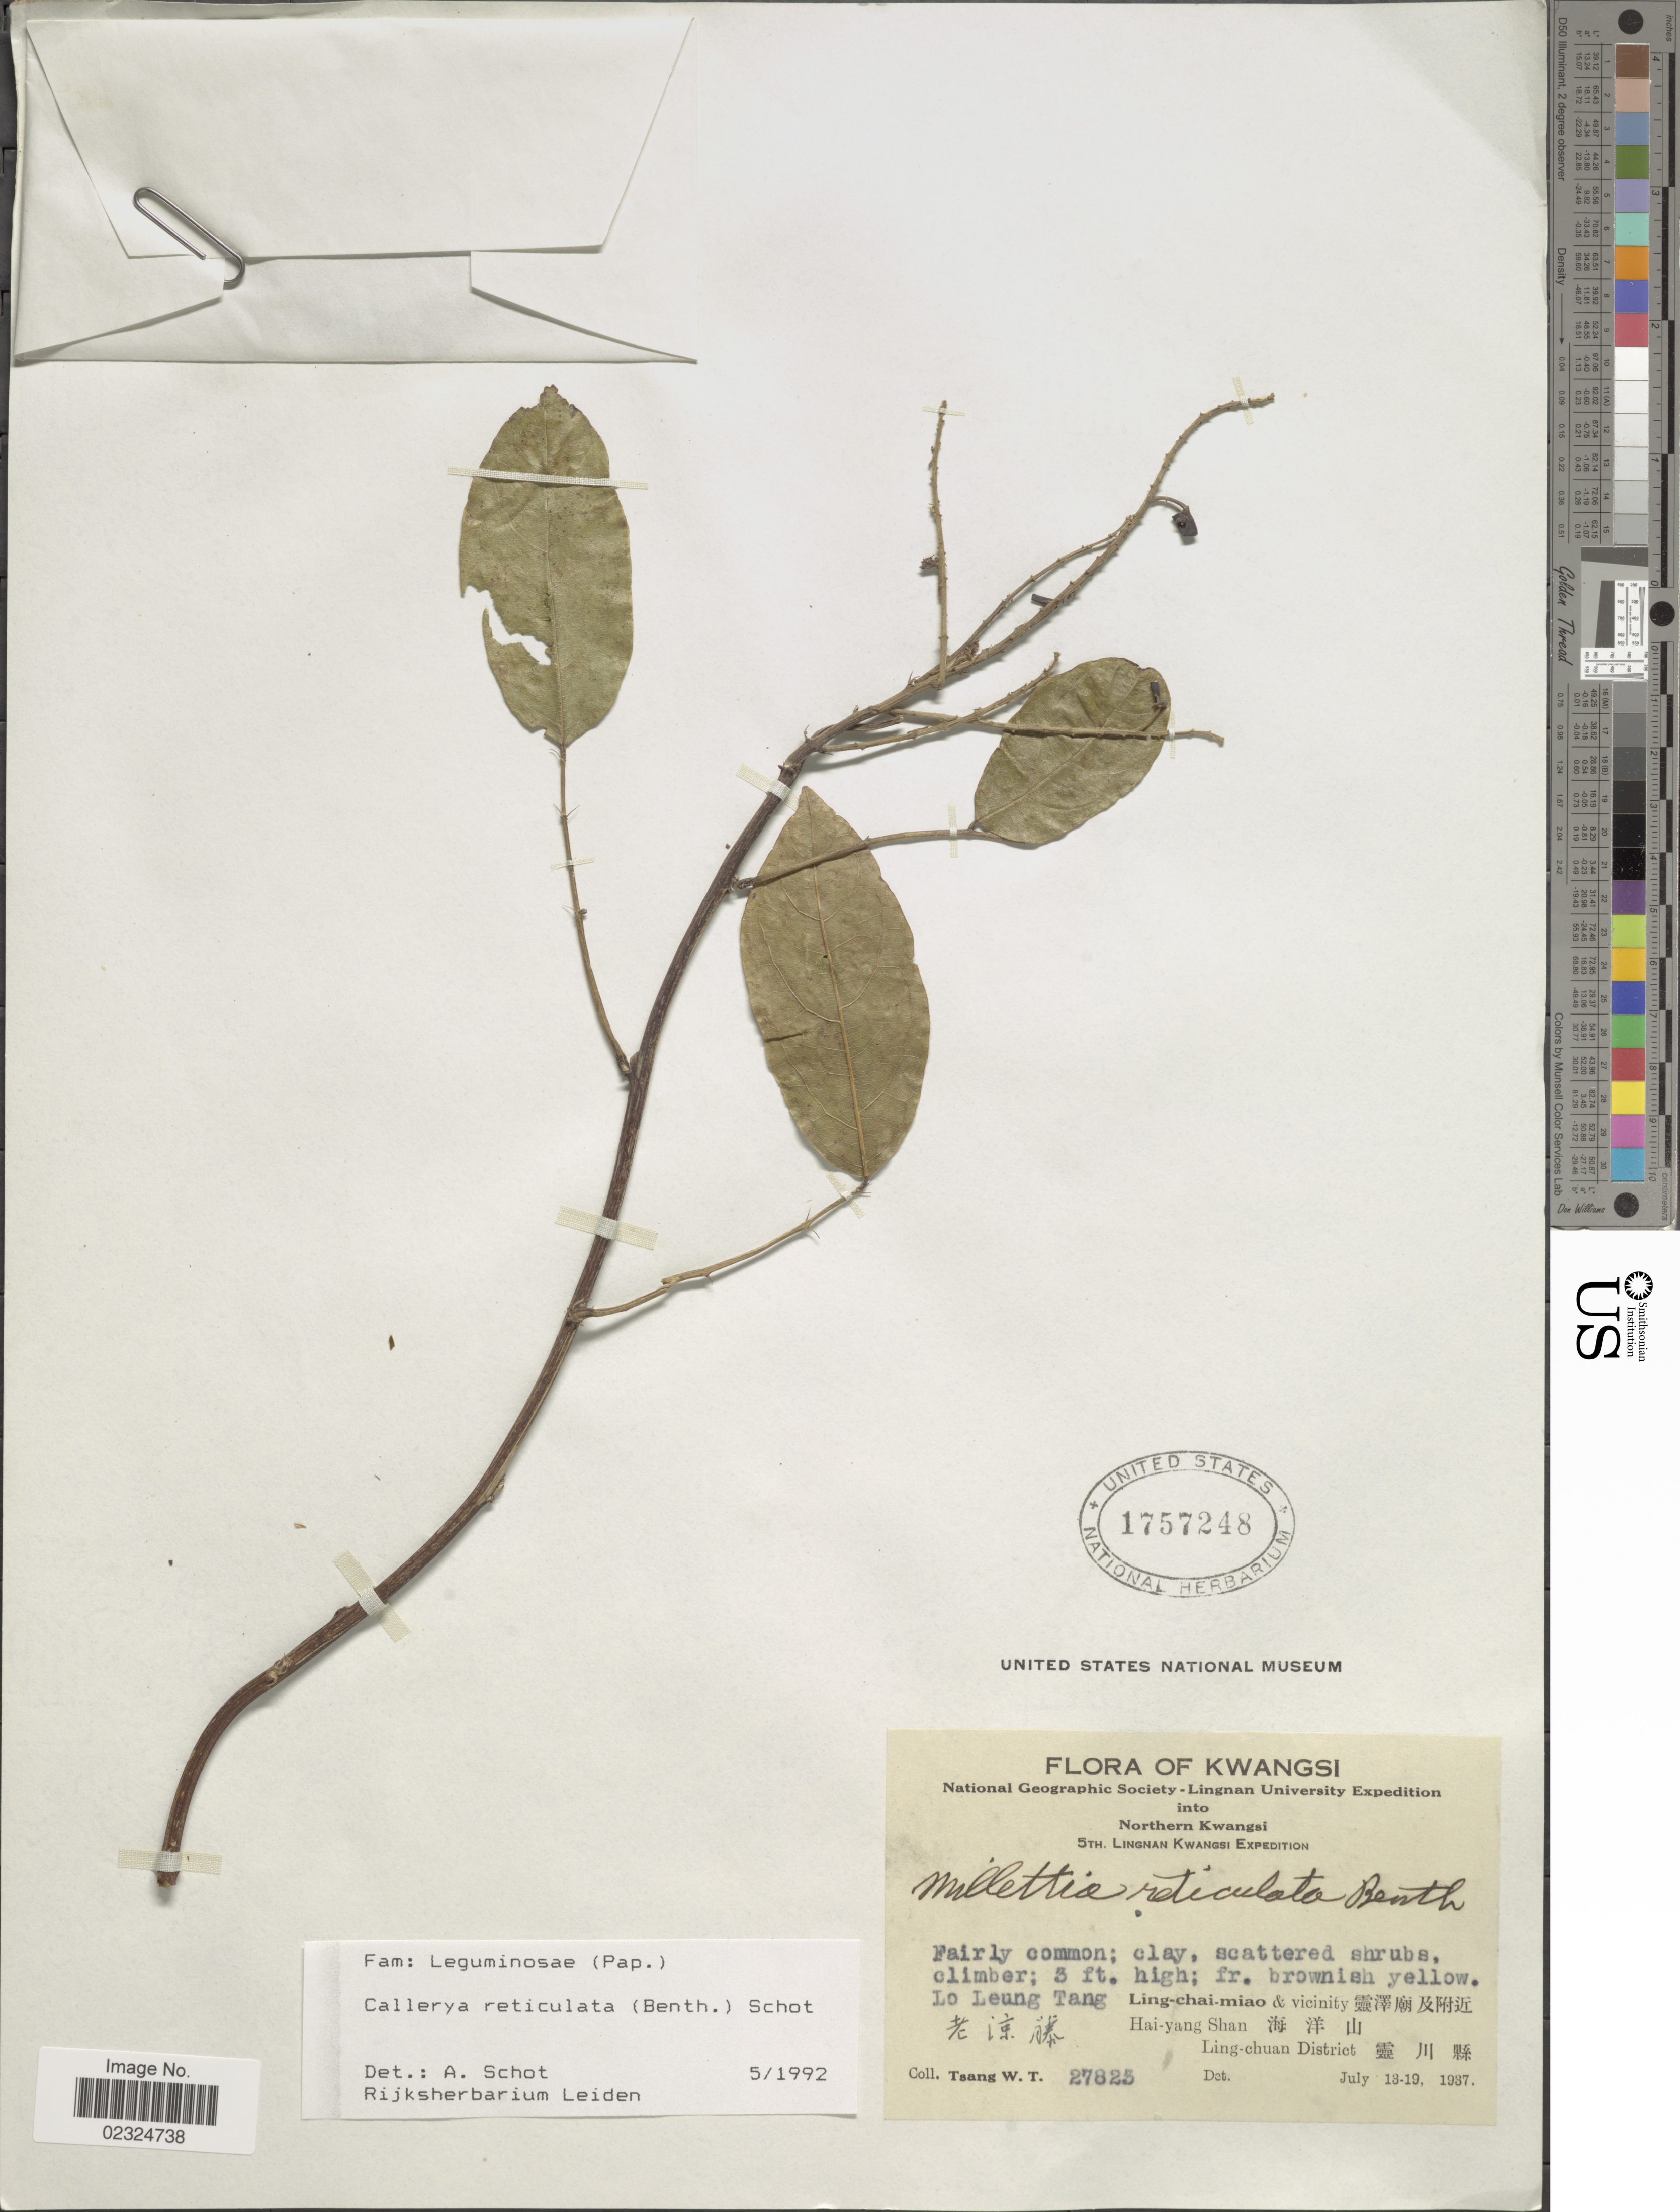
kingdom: Plantae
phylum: Tracheophyta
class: Magnoliopsida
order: Fabales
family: Fabaceae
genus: Wisteriopsis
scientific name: Wisteriopsis reticulata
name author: (Benth.) J. Compton & Schrire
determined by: Strong, Mark T., (BOT), Smithsonian Institution - National Museum of Natural History (UNITED STATES)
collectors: W. T. Tsang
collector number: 27825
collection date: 1937-07-13/1937-07-19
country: China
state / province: Guangxi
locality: Kwangsi, Hai-Yang Shan Ling-Chuan District. Lo Leung Tang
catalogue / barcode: US 1757248